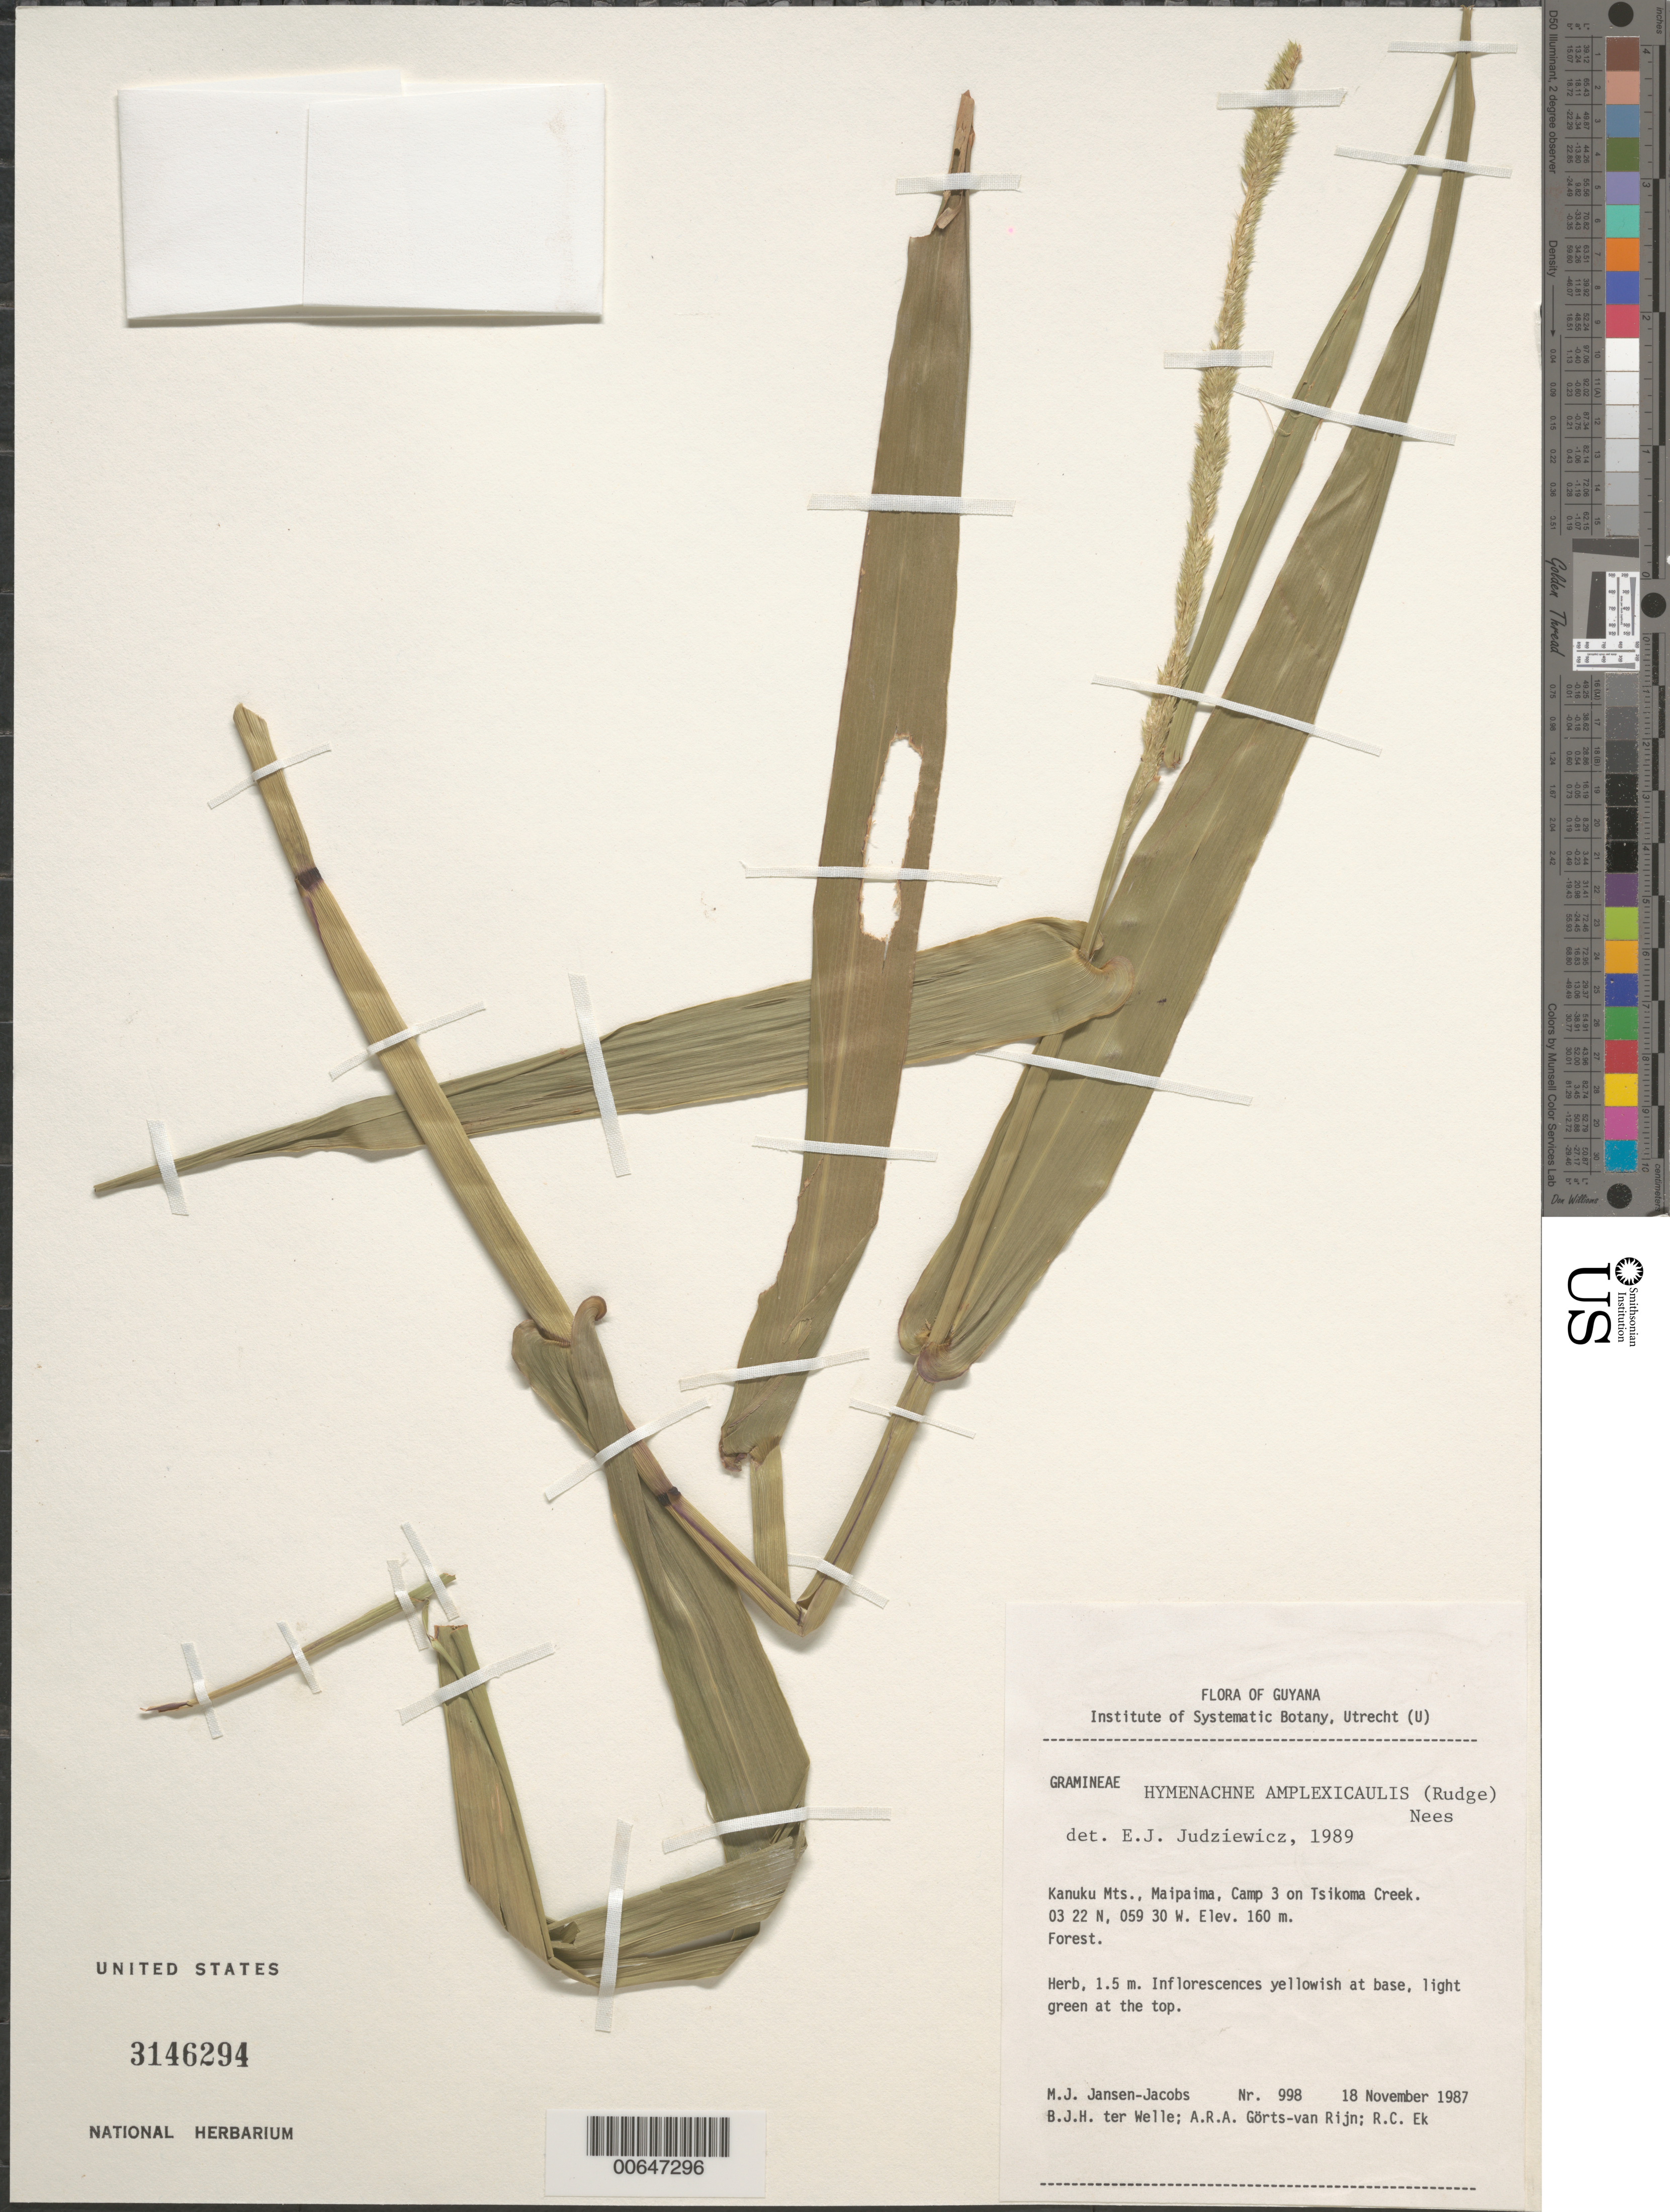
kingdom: Plantae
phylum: Tracheophyta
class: Liliopsida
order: Poales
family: Poaceae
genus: Hymenachne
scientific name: Hymenachne amplexicaulis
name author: (Rudge) Nees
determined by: Judziewicz, E. J.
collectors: M. J. Jansen-Jacobs, B. Welle, A. .R. A. Görts-van Rijn & R. C. Ek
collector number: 998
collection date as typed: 18-Nov-87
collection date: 1987-11-18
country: Guyana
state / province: U. Takutu-U. Essequibo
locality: Kanuku Mts., Maipaima, Camp 3 on Tsikoma Creek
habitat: Forest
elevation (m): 160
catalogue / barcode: US 3146294